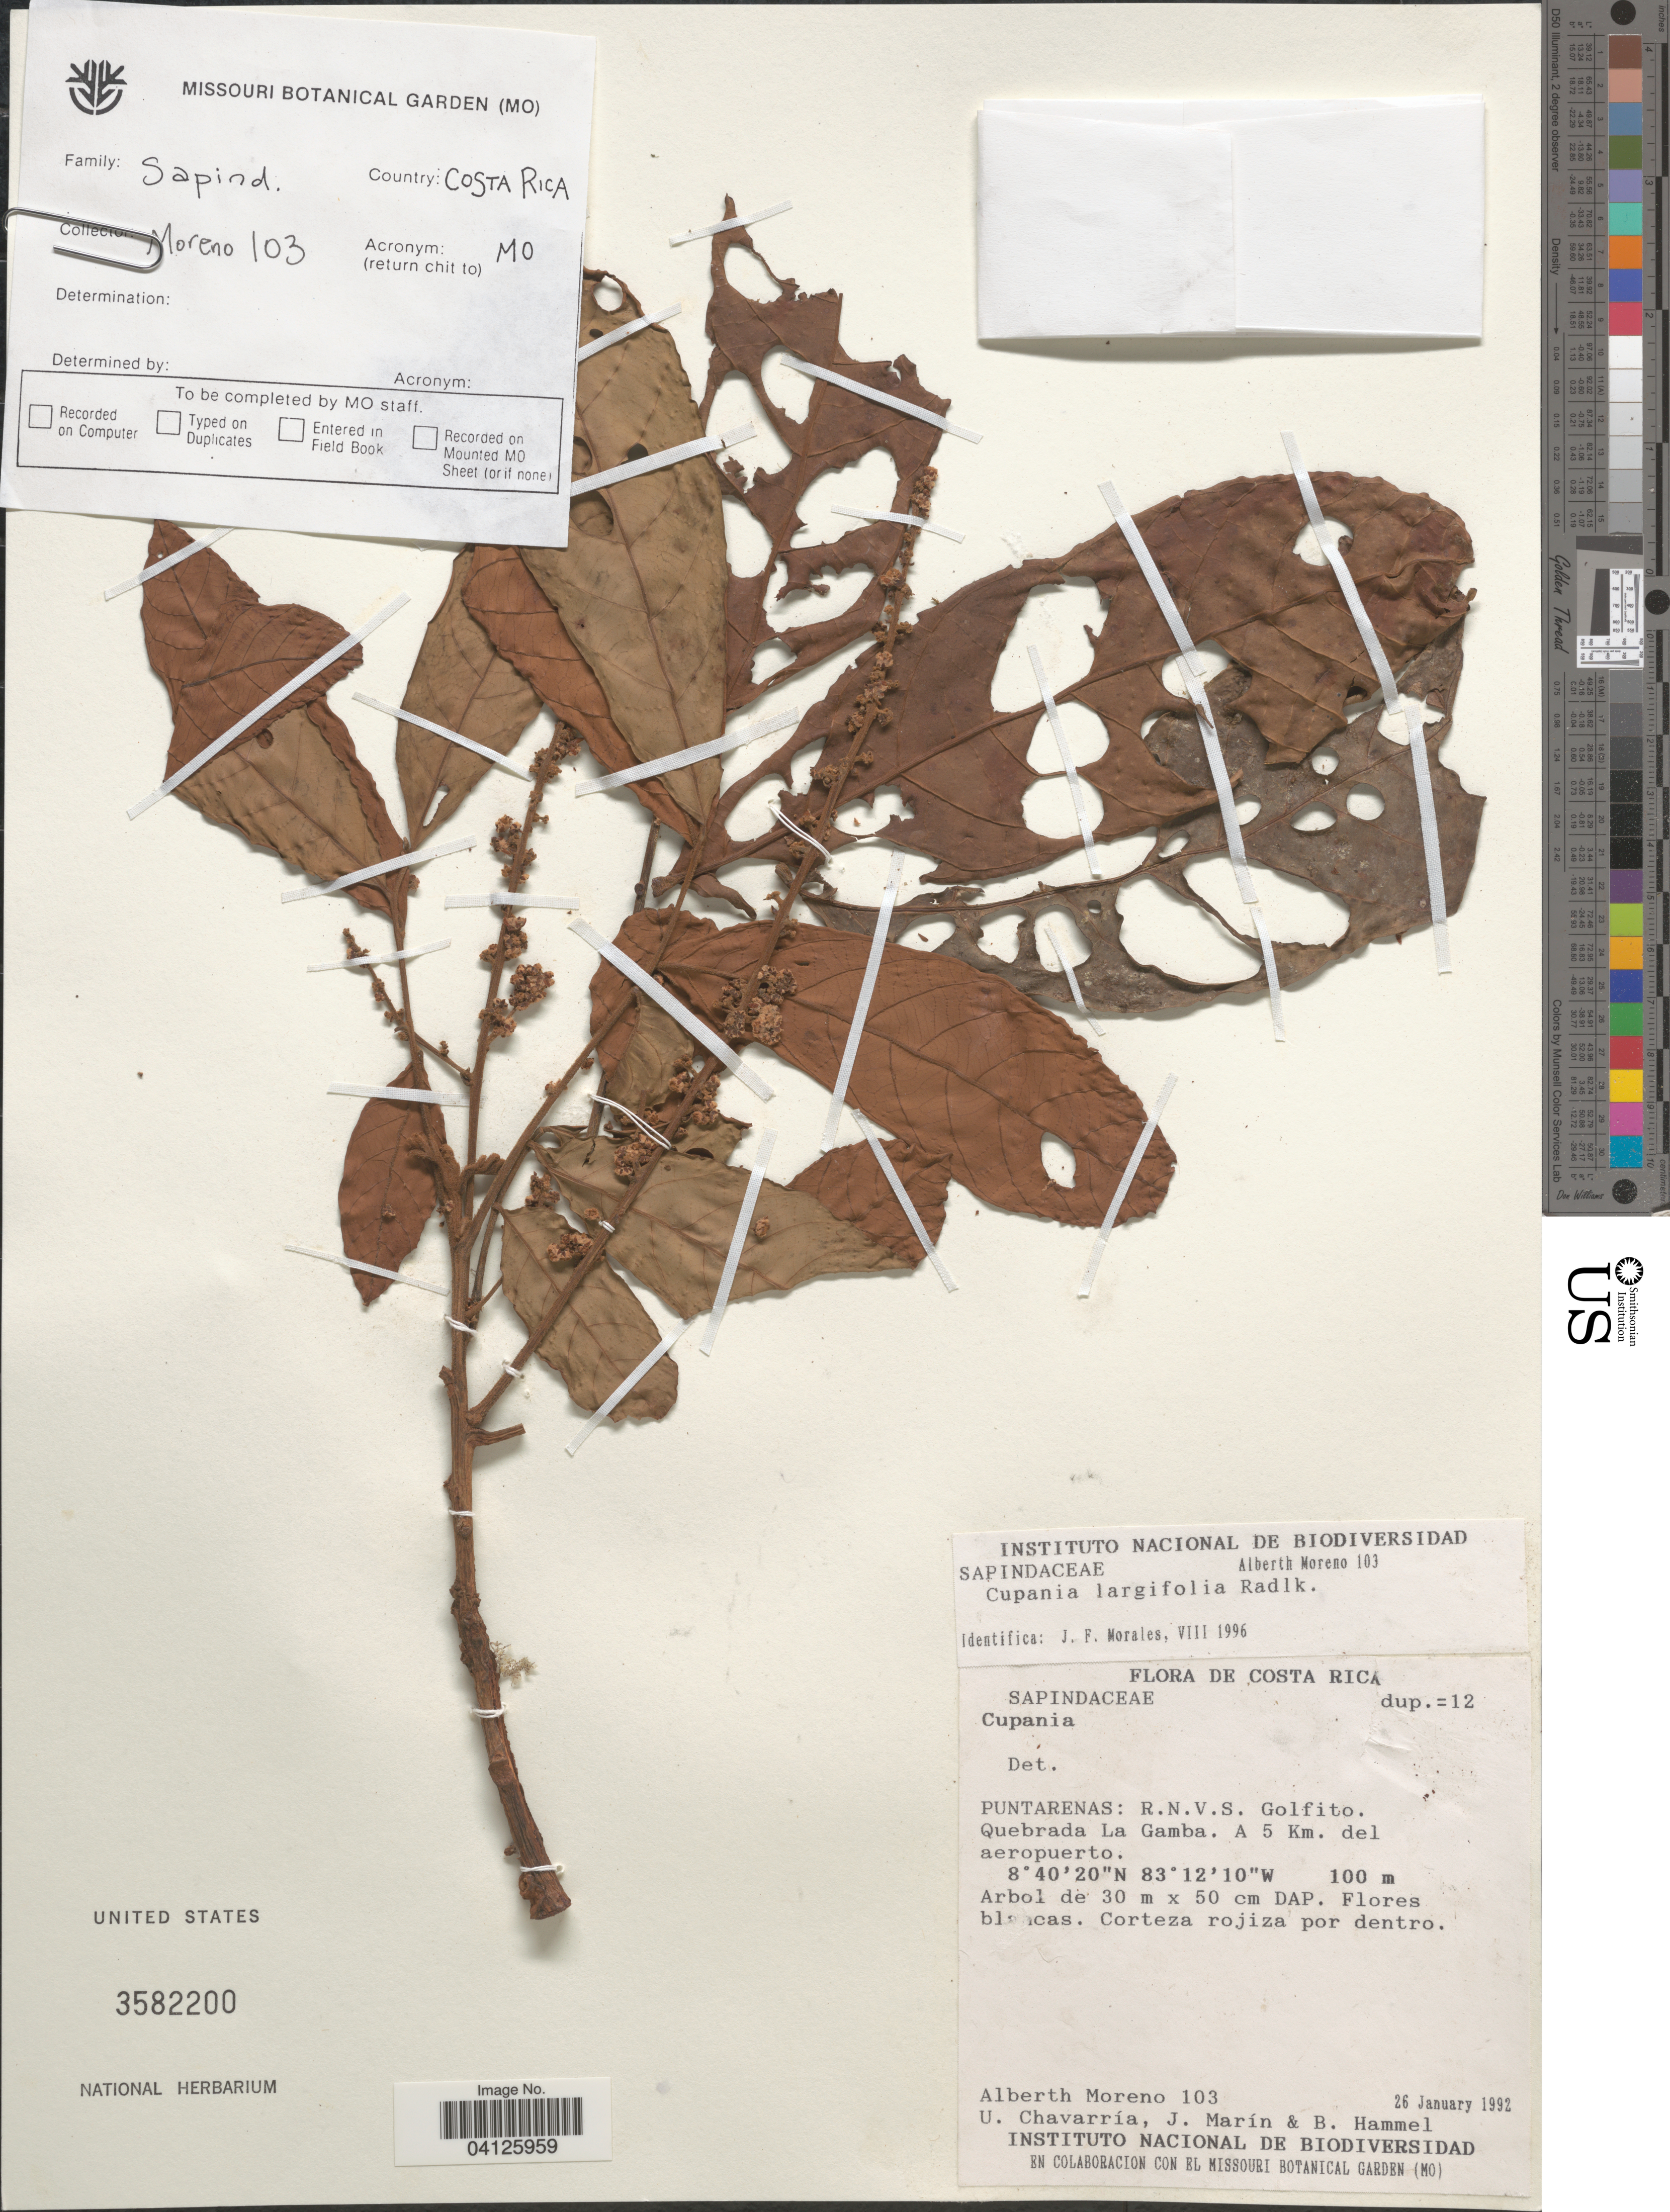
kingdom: Plantae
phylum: Tracheophyta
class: Magnoliopsida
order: Sapindales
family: Sapindaceae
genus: Cupania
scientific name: Cupania livida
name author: (Radlk.) Croat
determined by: Acevedo-Rodriguez, P., (US), Smithsonian Institution - National Museum of Natural History (UNITED STATES)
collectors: A. Moreno, U. Chavarría, J. Marín & B. Hammel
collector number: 103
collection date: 1992-01-26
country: Costa Rica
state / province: Puntarenas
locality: R.N.V.S. Golfito. Quebrada La Gamba. A 5 Km. del aeropuerto.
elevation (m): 100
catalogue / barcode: US 3582200